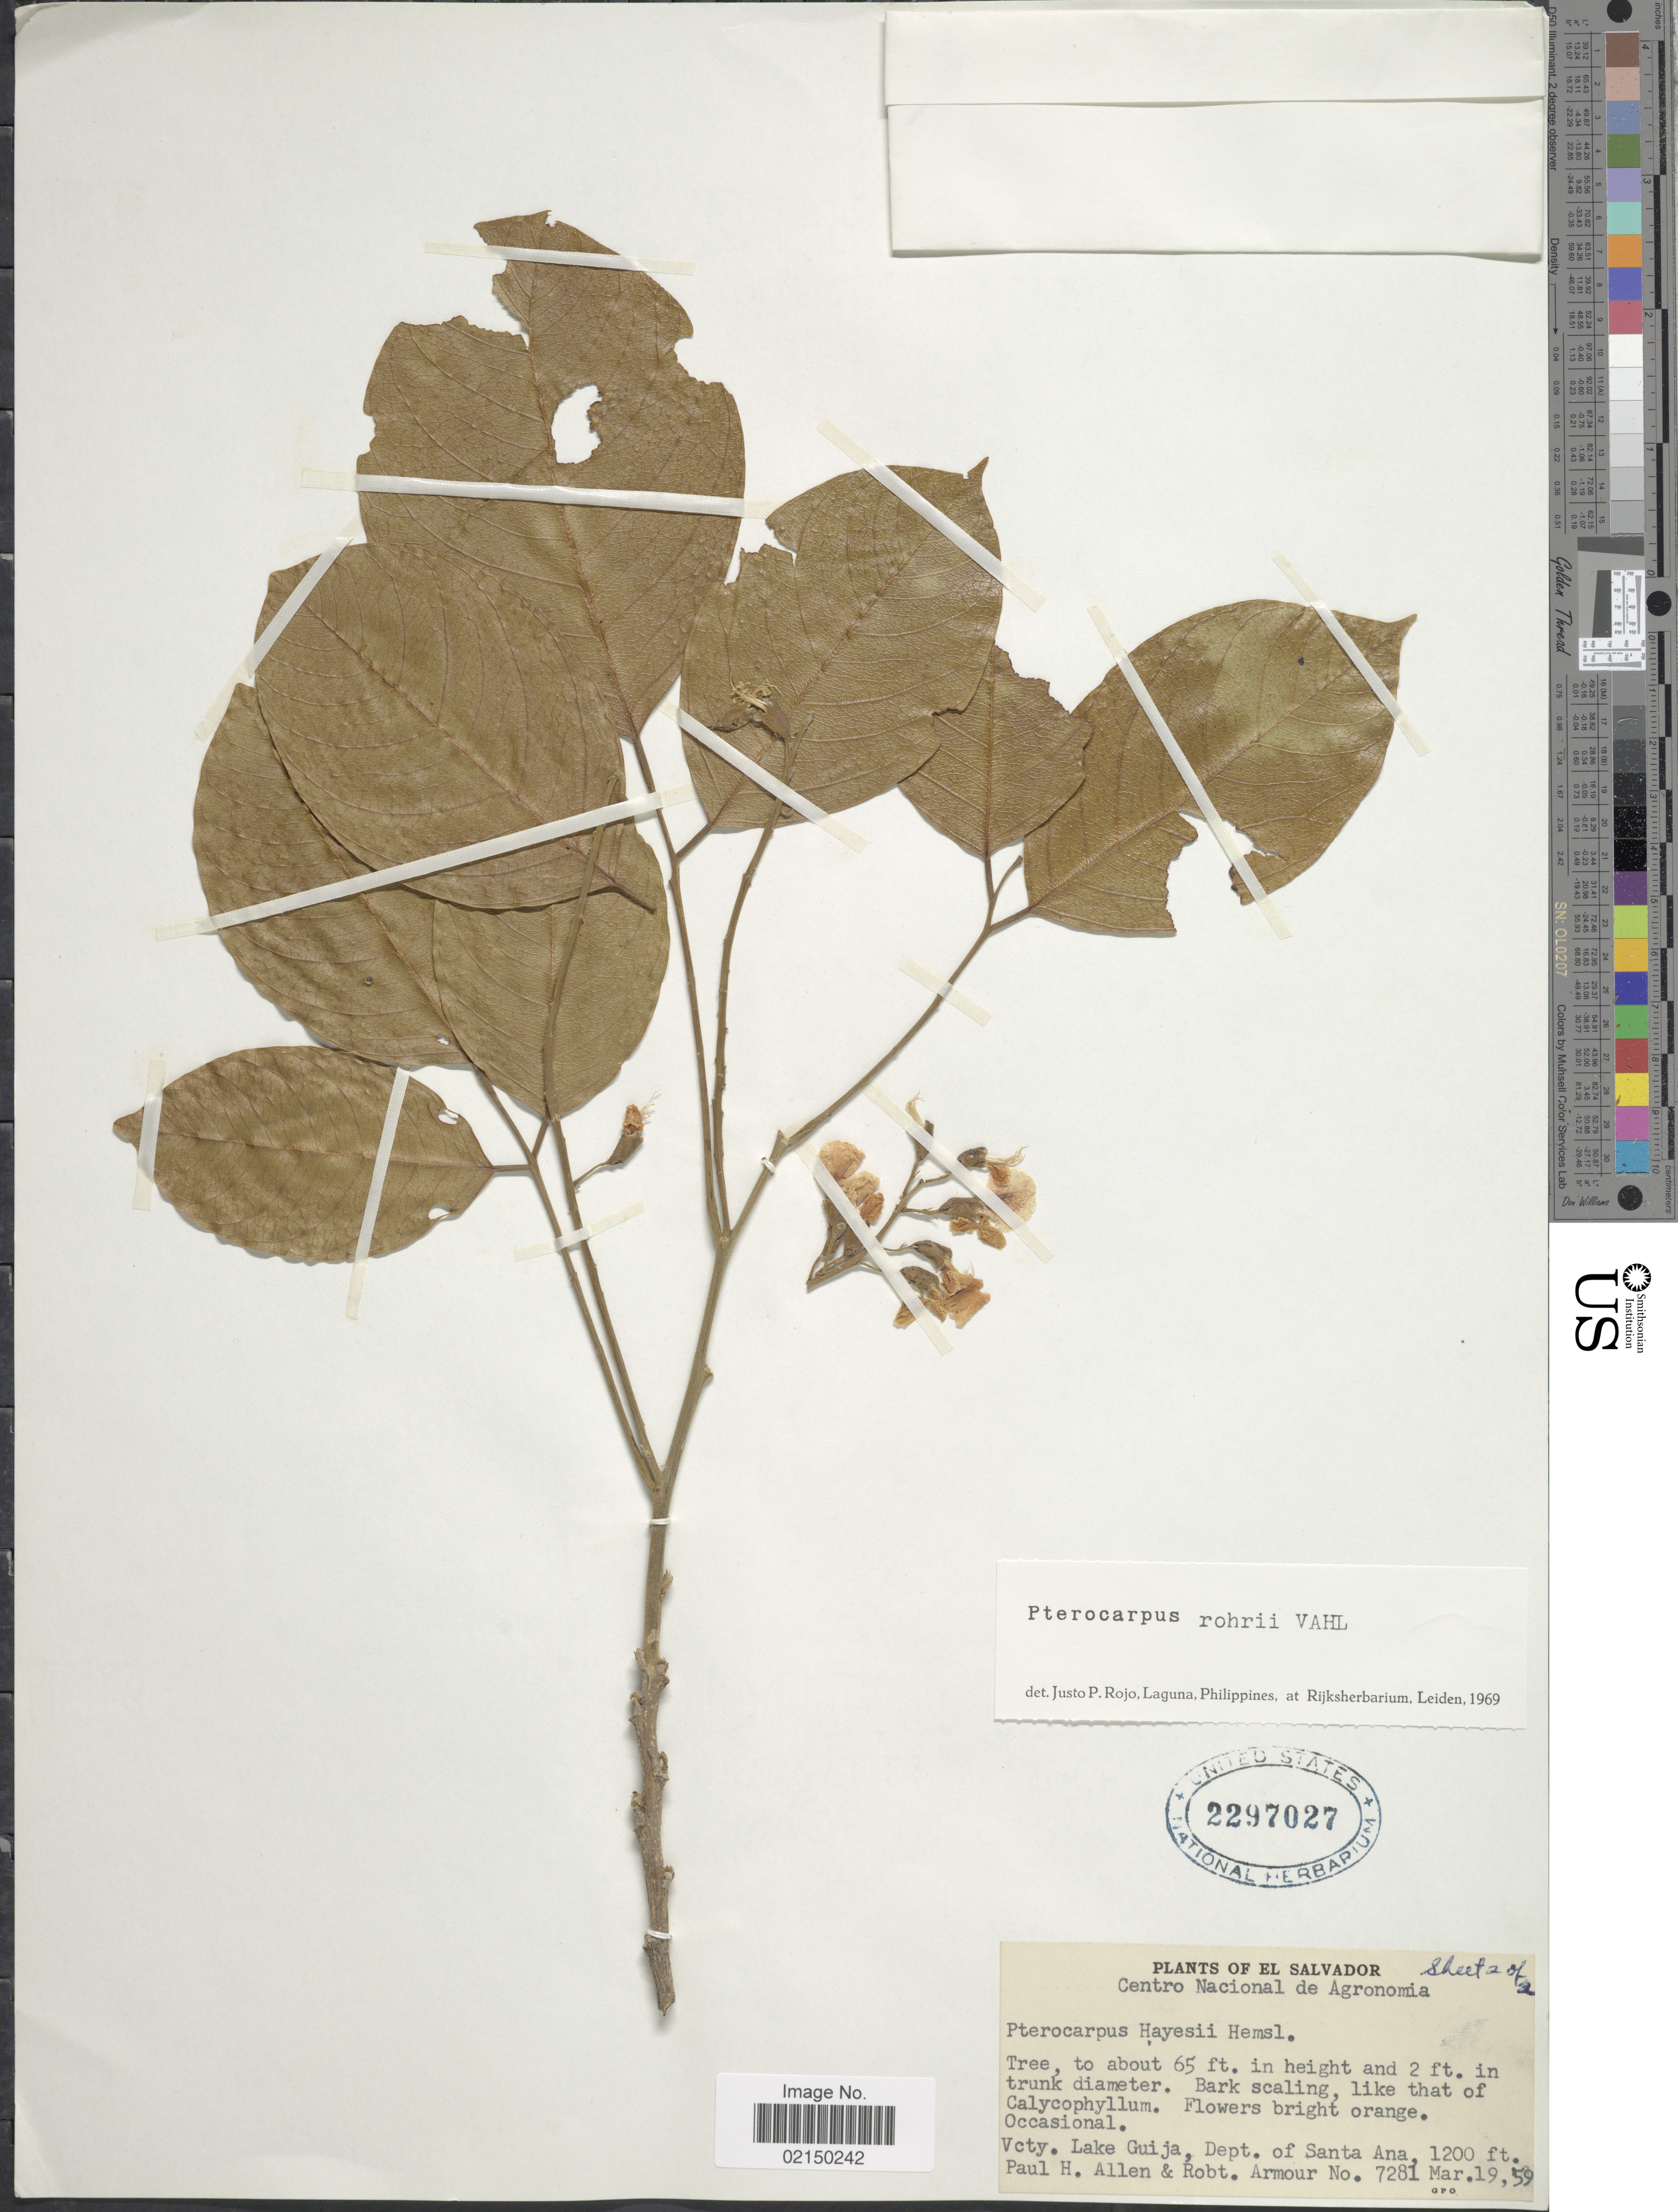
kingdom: Plantae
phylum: Tracheophyta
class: Magnoliopsida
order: Fabales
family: Fabaceae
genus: Pterocarpus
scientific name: Pterocarpus rohrii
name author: Vahl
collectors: P. H. Allen & R. Armour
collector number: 7281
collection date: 1959-03-19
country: El Salvador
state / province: Santa Ana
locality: Centro Nacional de Agronomia, Vcty. Lake Guija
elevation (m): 366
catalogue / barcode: US 2297027